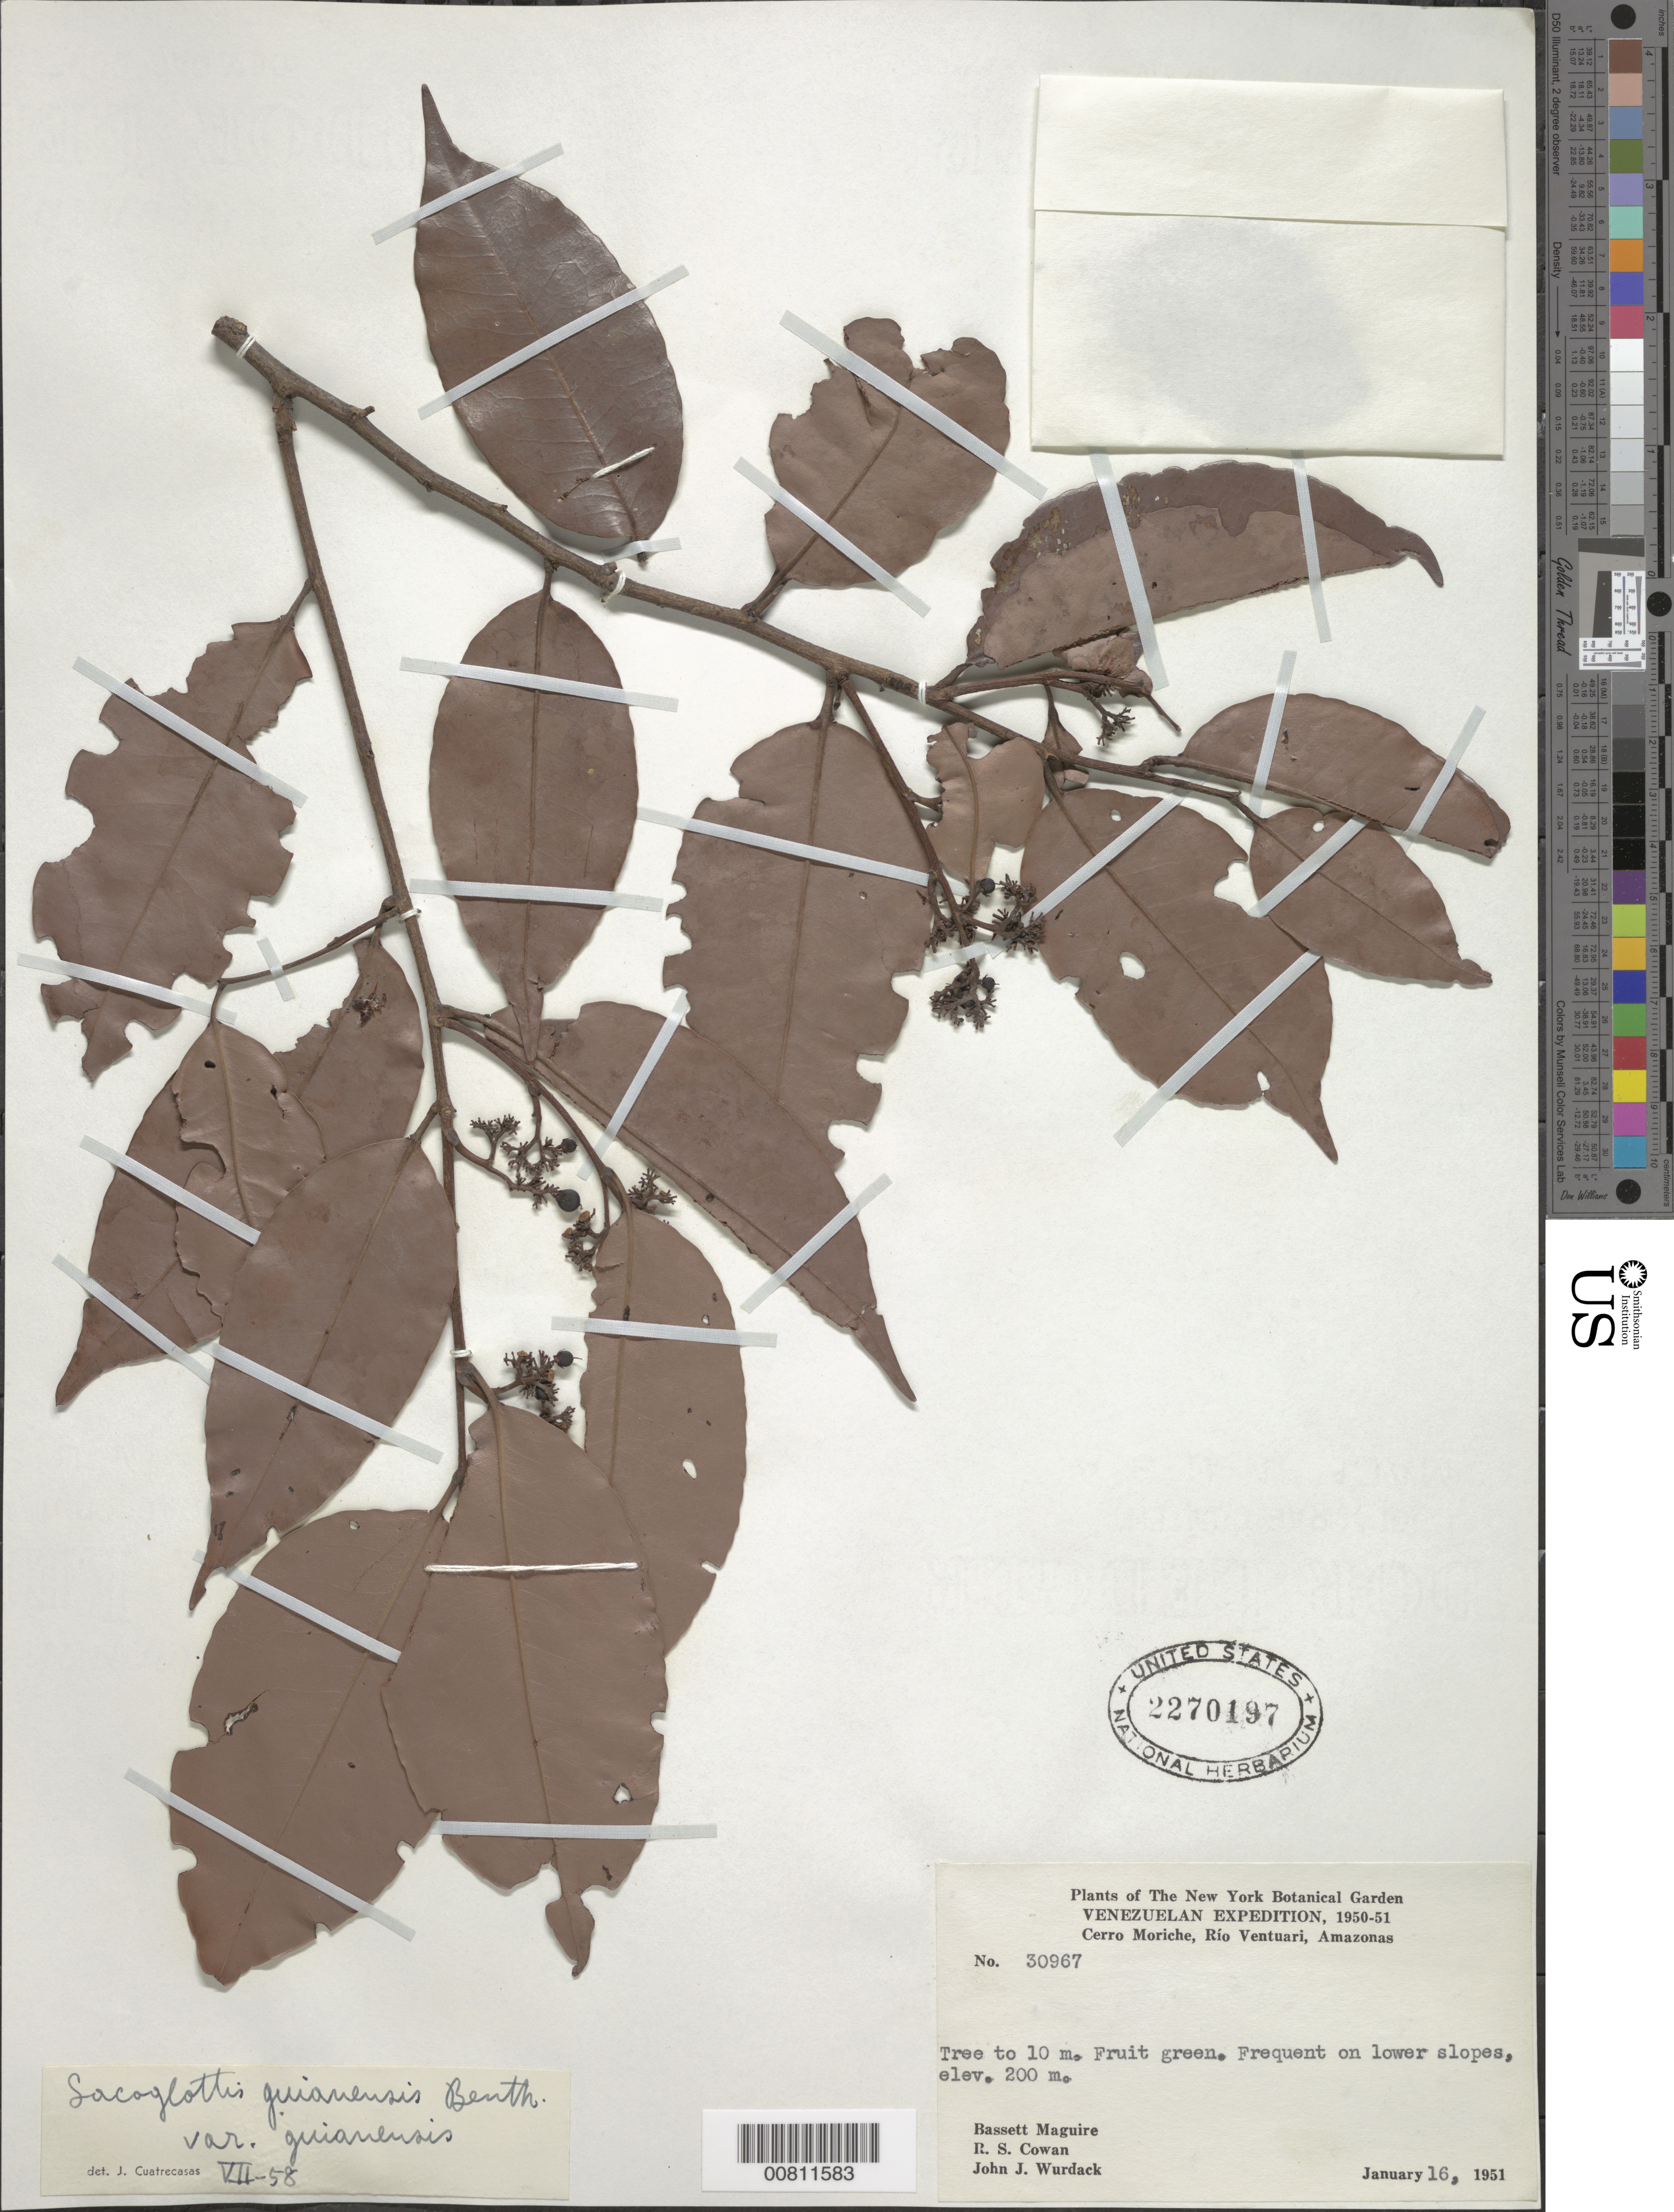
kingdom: Plantae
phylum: Tracheophyta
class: Magnoliopsida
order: Malpighiales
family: Humiriaceae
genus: Sacoglottis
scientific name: Sacoglottis guianensis var. guianensis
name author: Benth.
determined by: Cuatrecasas, J.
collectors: B. Maguire, R. S. Cowan & J. J. Wurdack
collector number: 30967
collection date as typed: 16-Jan-51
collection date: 1951-01-16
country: Venezuela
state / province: Amazonas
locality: Cerro Moriche, Río Ventuari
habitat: Lower slopes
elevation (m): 200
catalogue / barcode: US 2270197